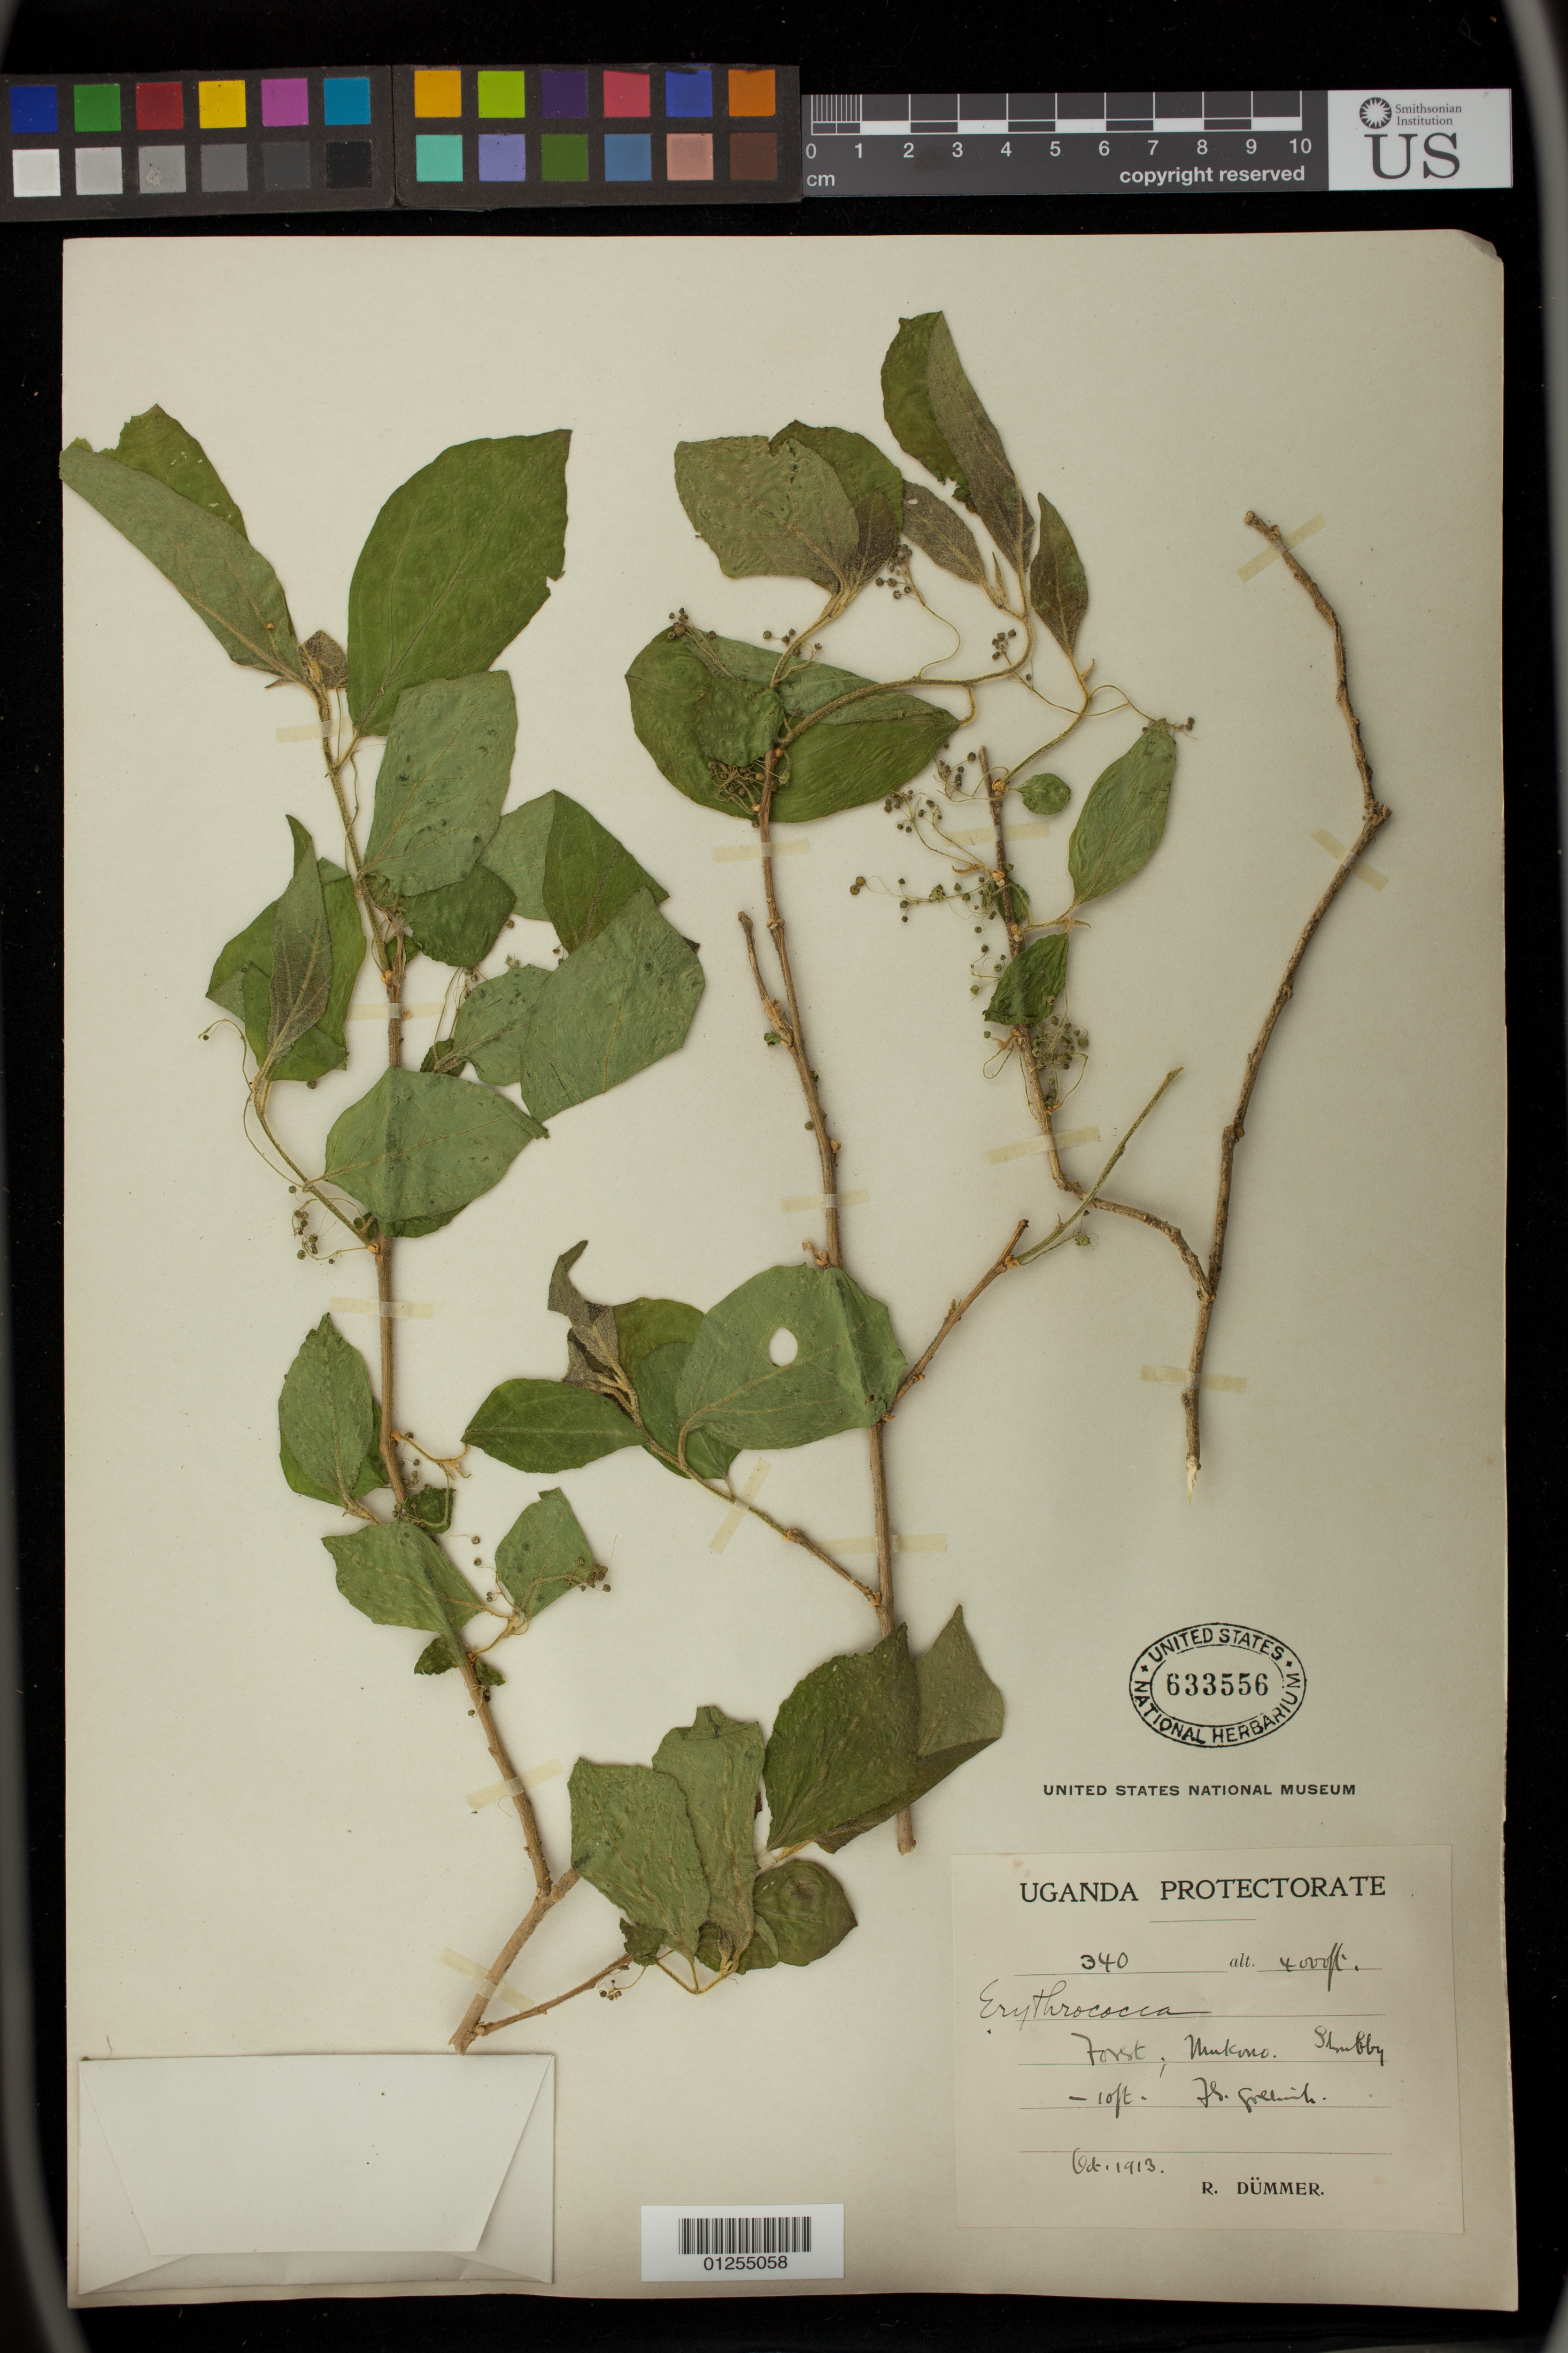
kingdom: Plantae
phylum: Tracheophyta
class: Magnoliopsida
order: Malpighiales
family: Euphorbiaceae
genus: Erythrococca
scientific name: Erythrococca sp.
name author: Benth.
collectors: R. Dümmer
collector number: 340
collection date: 1913-10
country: Uganda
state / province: Central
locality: Mukono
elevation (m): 122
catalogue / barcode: US 633556